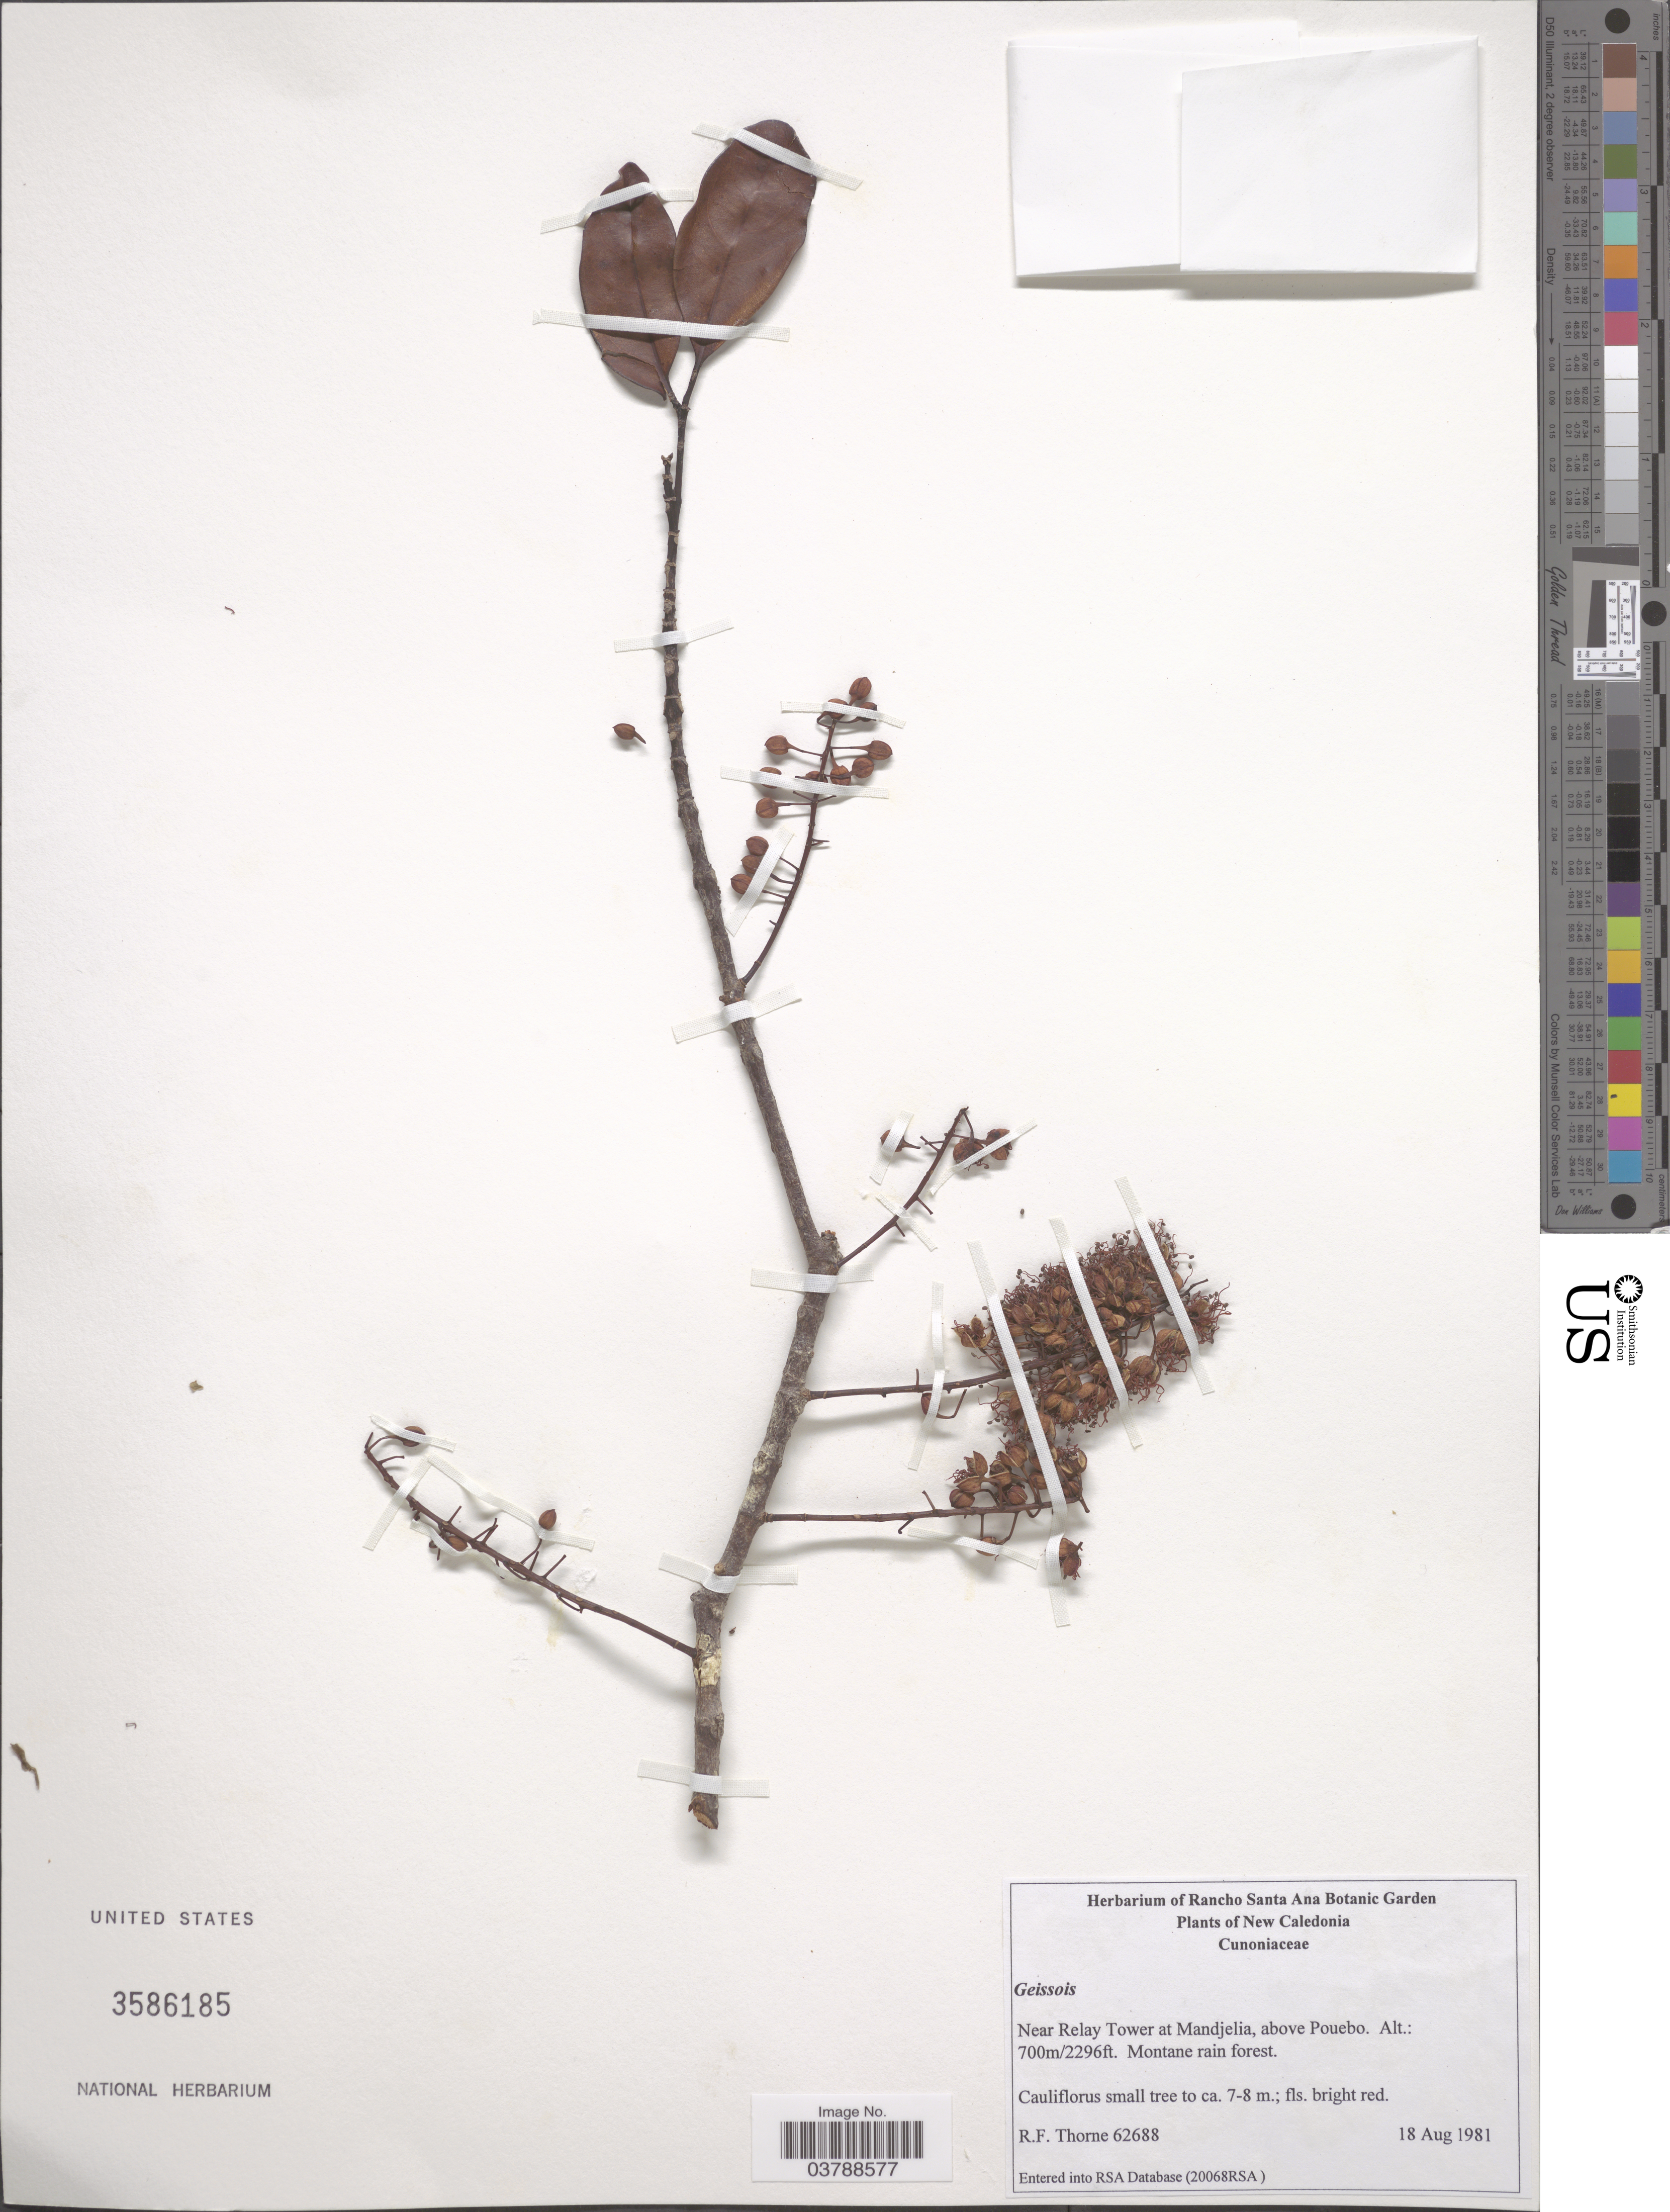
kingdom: Plantae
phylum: Tracheophyta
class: Magnoliopsida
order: Oxalidales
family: Cunoniaceae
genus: Geissois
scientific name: Geissois sp.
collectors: R. Thorne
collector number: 62688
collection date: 1981-08-18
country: New Caledonia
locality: Near Relay Tower at Mandjelia, above Pouebo. Montane rain forest.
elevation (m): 700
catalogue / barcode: US 3586185